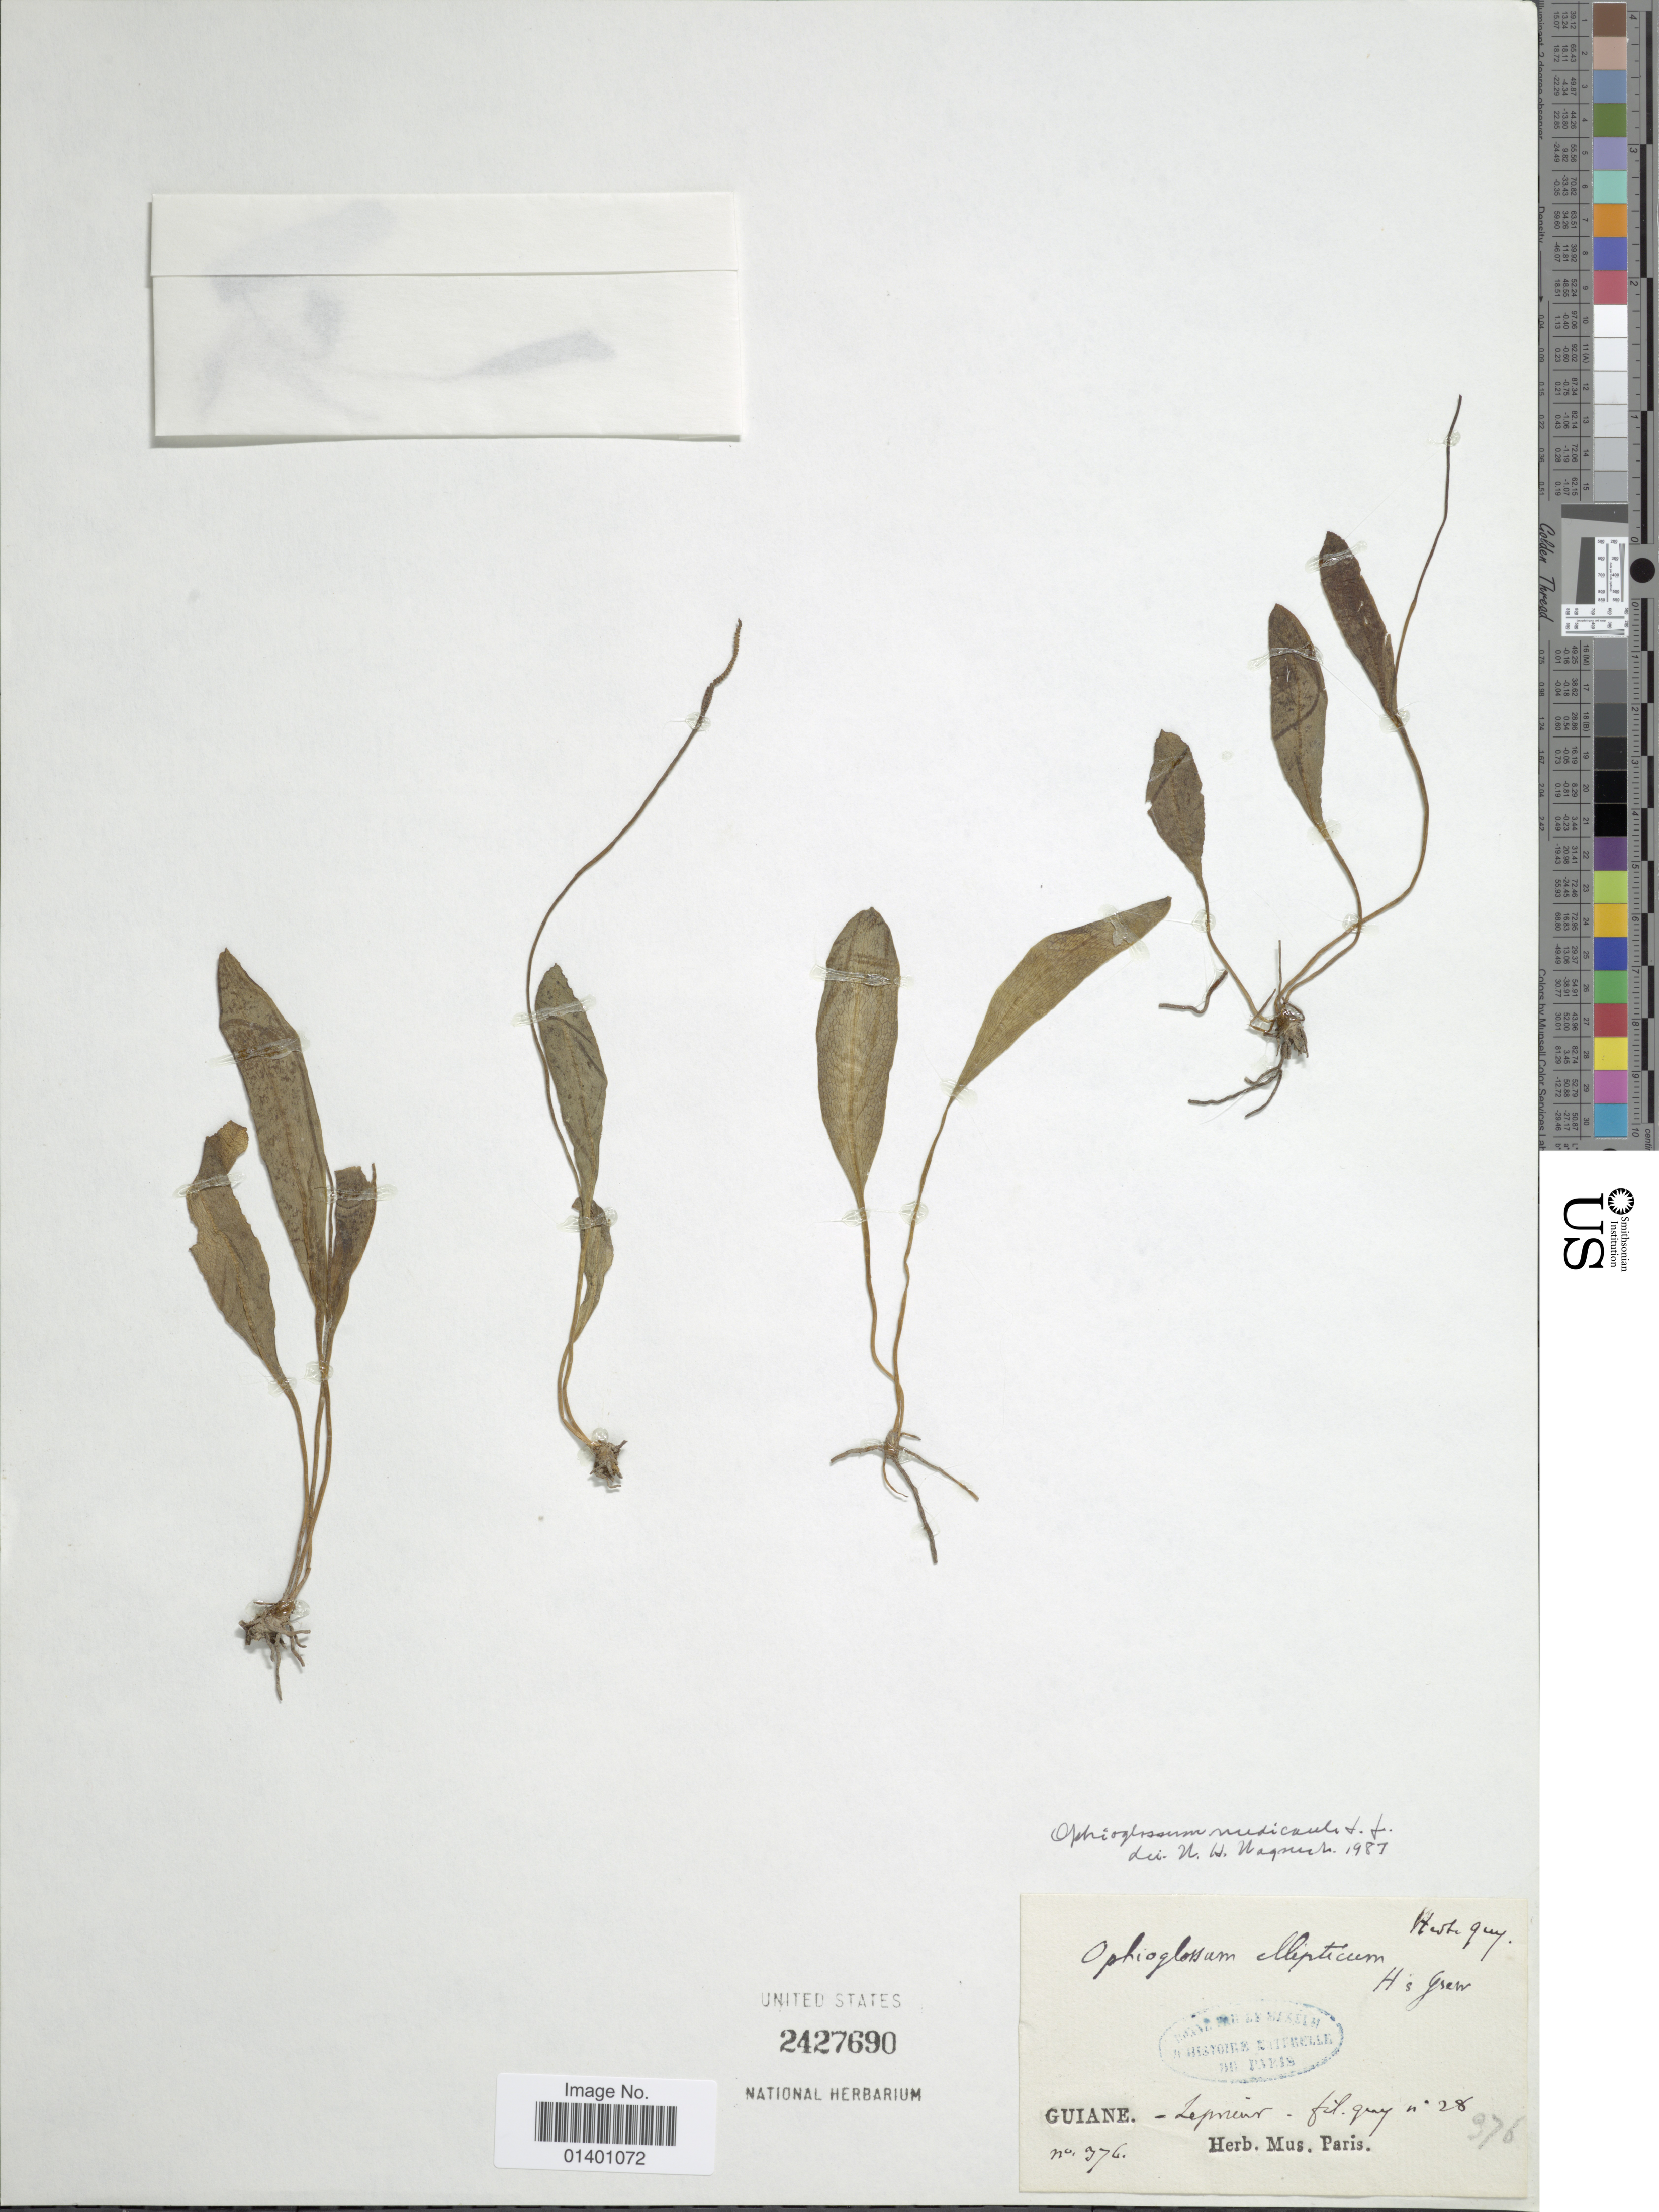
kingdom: Plantae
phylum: Tracheophyta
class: Polypodiopsida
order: Ophioglossales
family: Ophioglossaceae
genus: Ophioglossum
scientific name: Ophioglossum nudicaule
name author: L. f.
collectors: F. M. R. Leprieur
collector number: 376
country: Guyana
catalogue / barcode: US 2427690